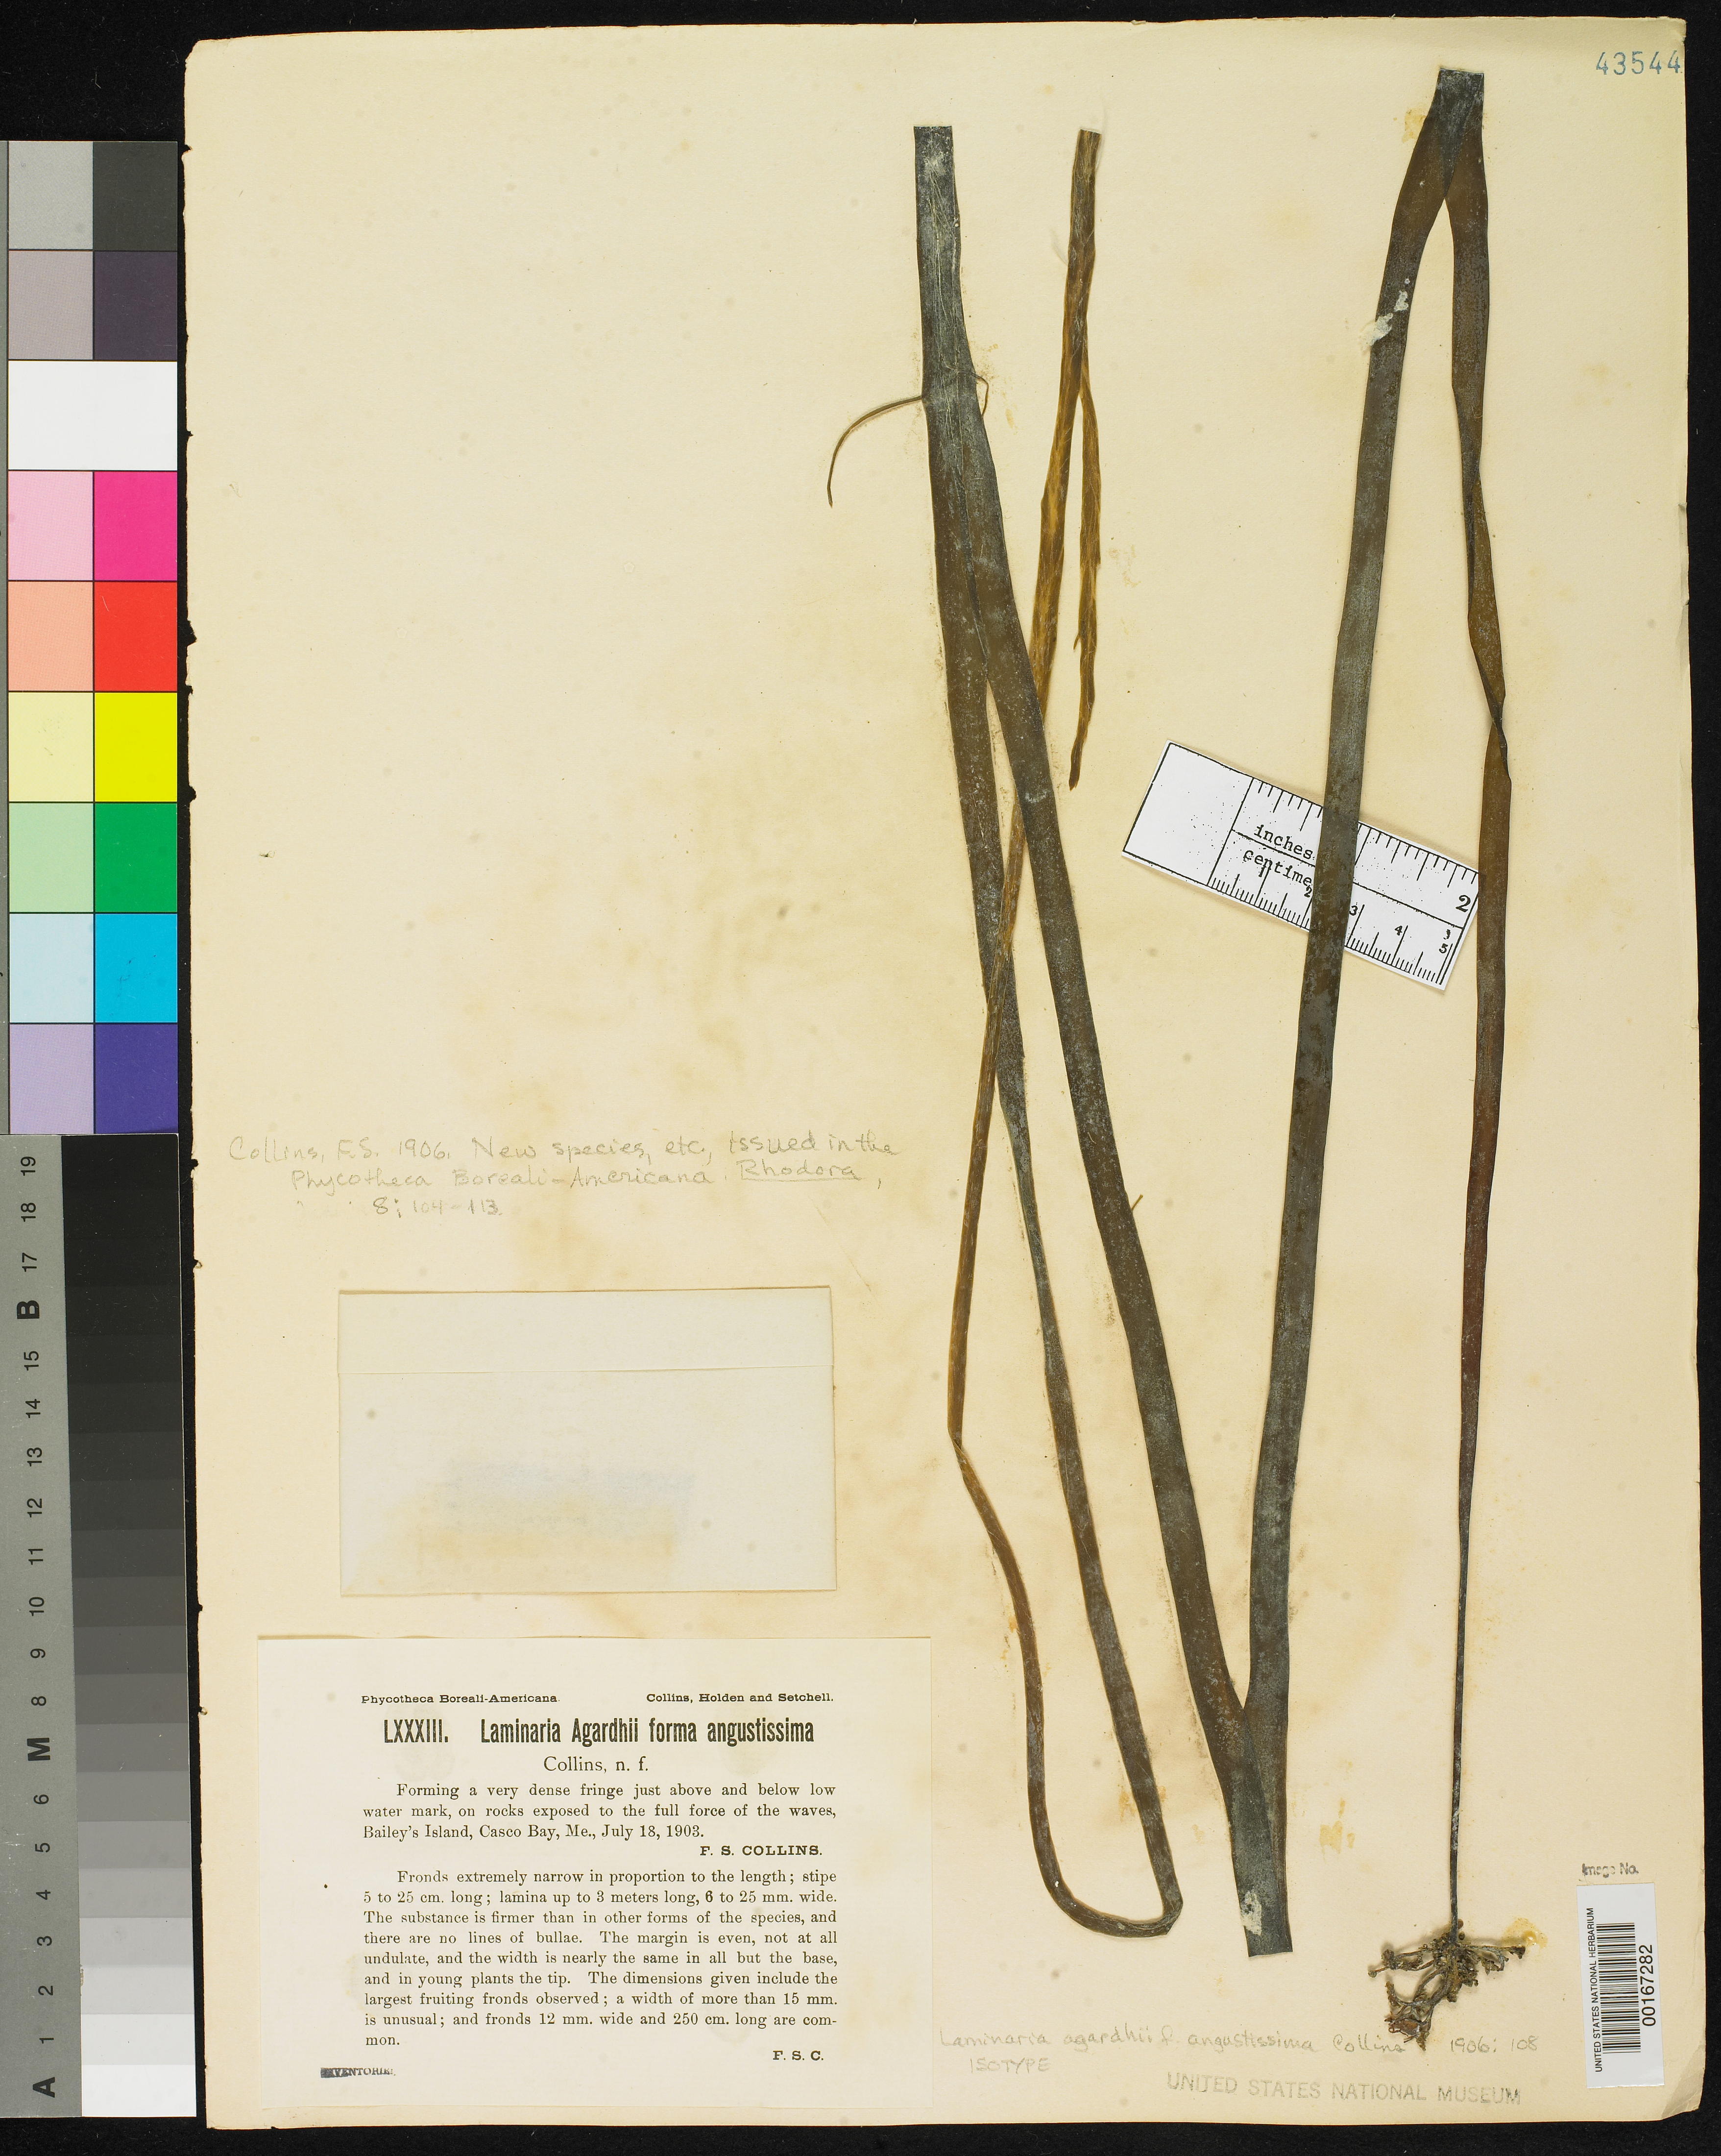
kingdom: Chromista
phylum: Ochrophyta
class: Phaeophyceae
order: Laminariales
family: Laminariaceae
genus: Laminaria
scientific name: Laminaria agardhii f. angustissima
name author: Collins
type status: Isotype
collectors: F. Collins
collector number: PB-A LXXXIII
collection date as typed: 18 Jul 1903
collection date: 1903-07-18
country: United States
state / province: Maine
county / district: Cumberland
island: Bailey Island (Bailey's Island)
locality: Casco Bay.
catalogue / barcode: US 43544